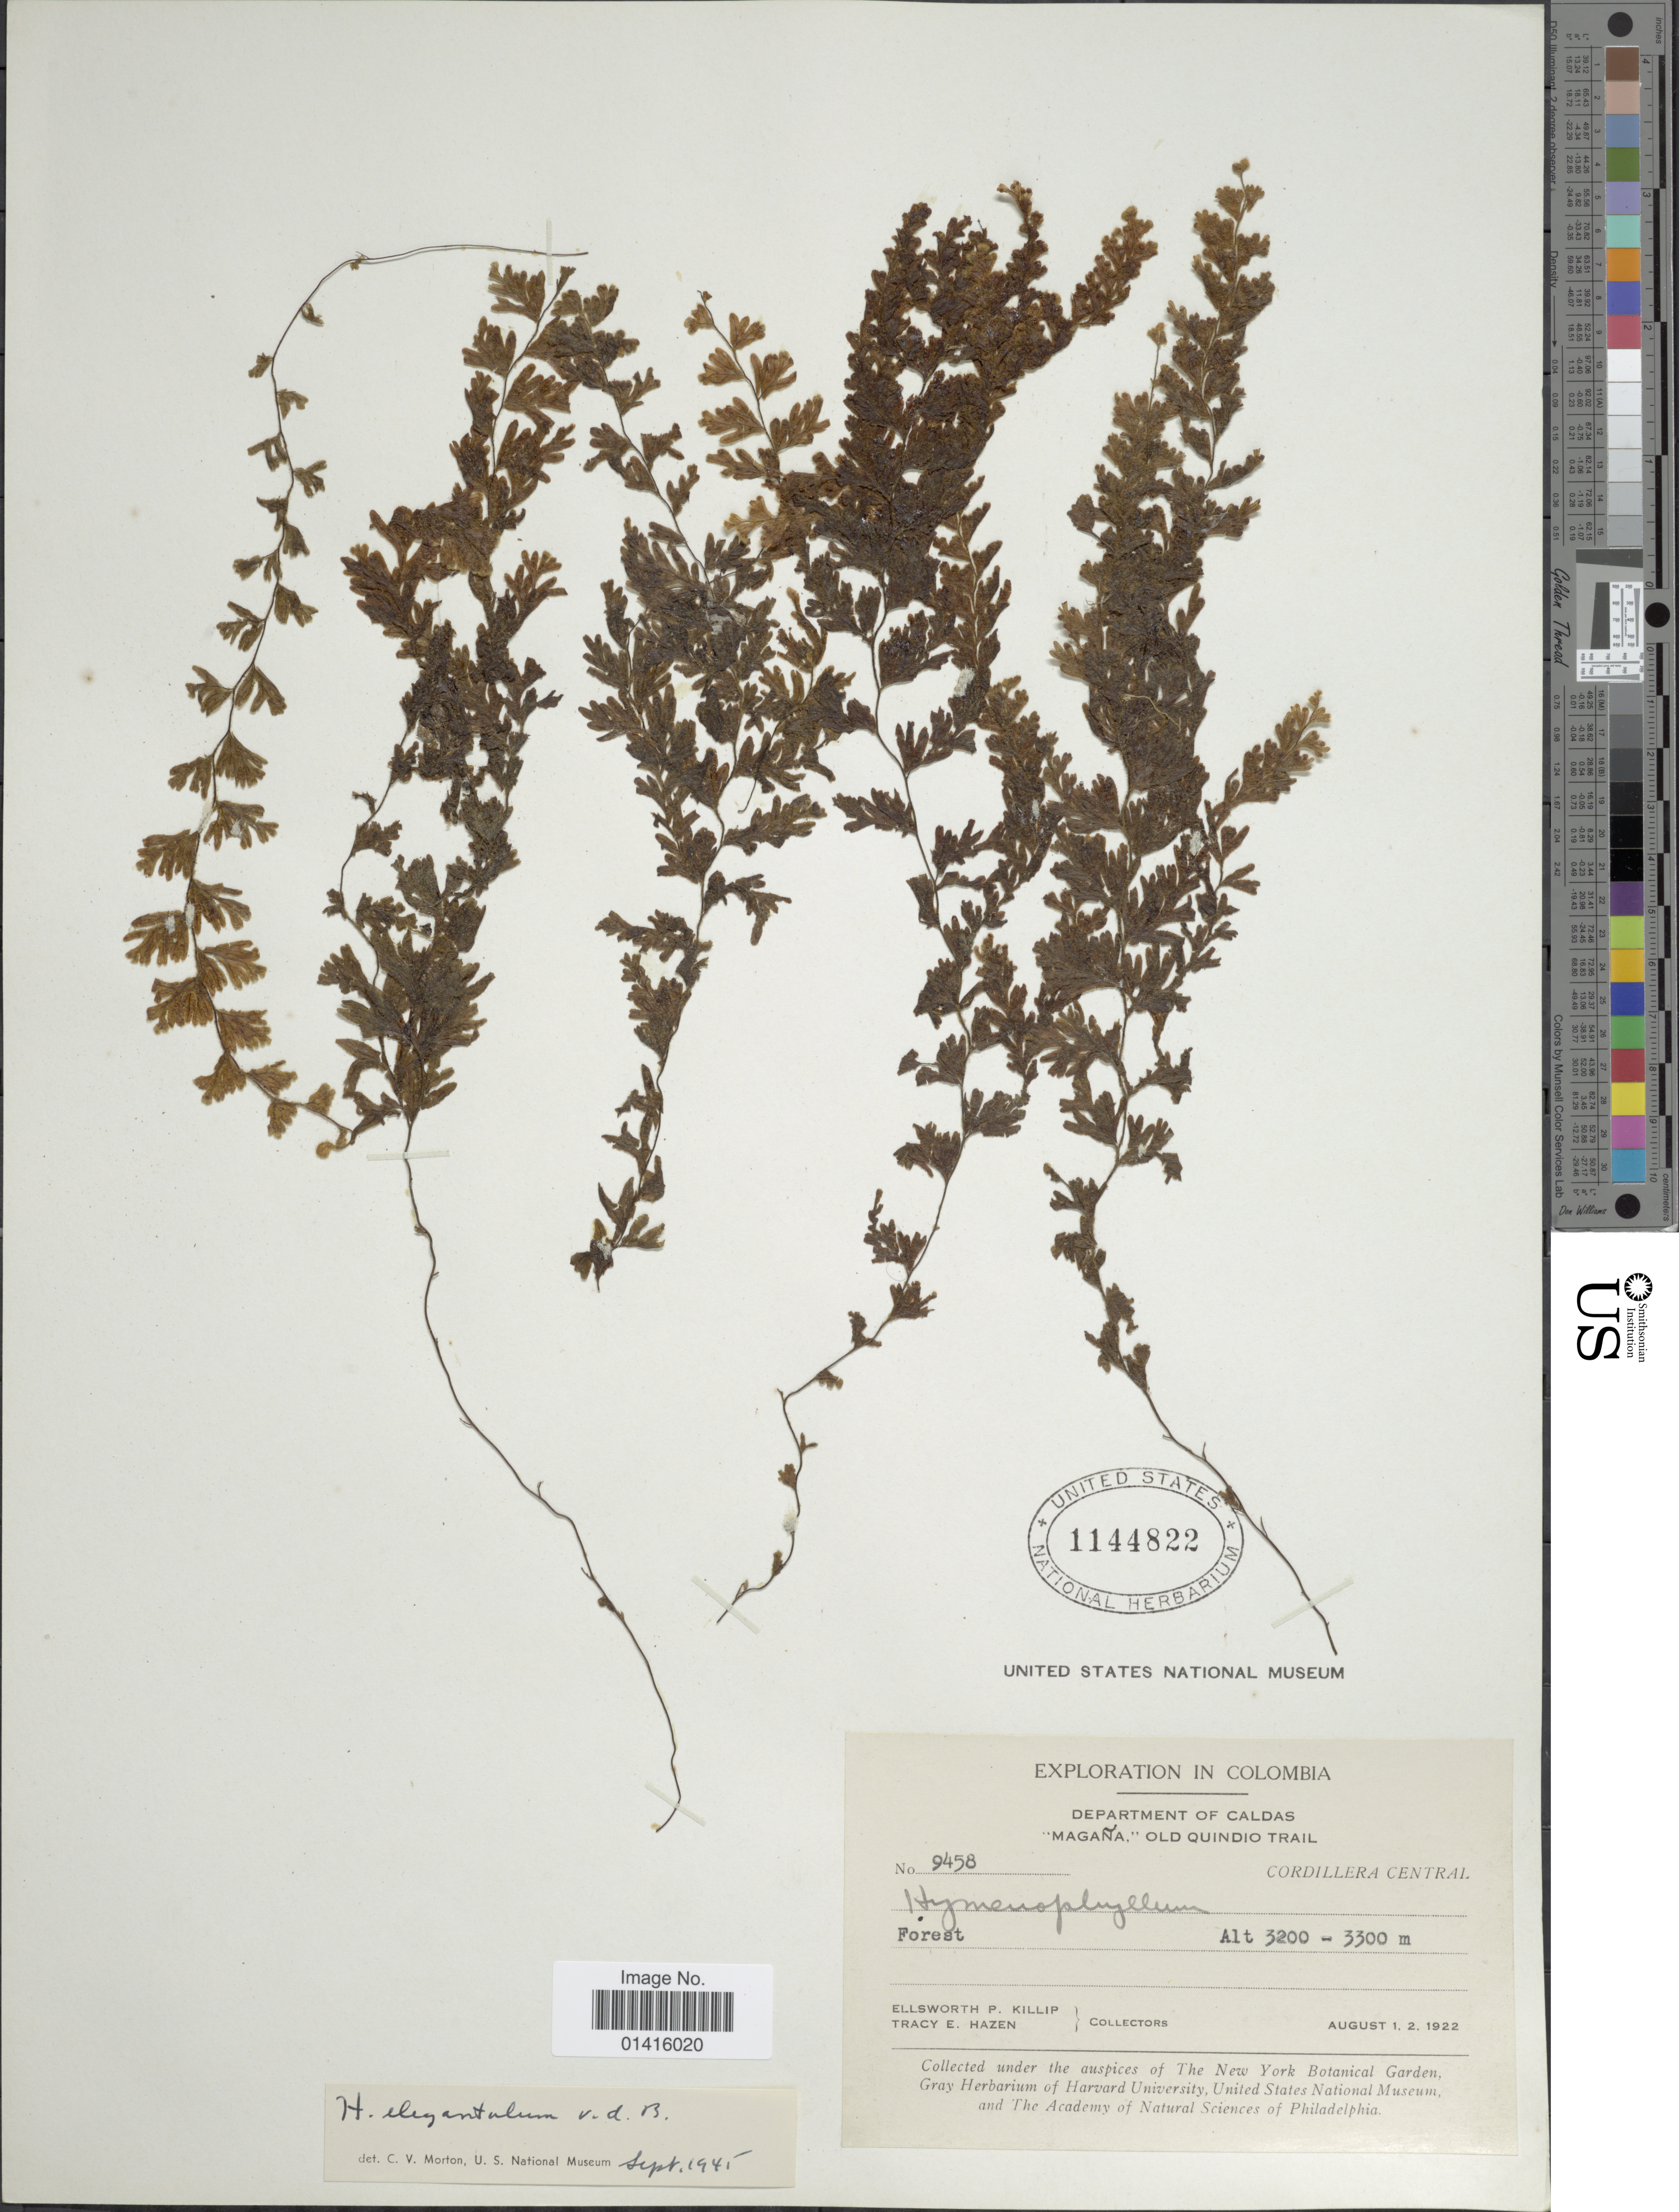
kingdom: Plantae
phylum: Tracheophyta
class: Polypodiopsida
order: Hymenophyllales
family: Hymenophyllaceae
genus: Hymenophyllum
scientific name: Hymenophyllum elegantulum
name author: Bosch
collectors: E. P. Killip & T. E. Hazen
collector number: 9458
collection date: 1922-08-01/1922-08-02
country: Colombia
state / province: Caldas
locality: Department of Caldas, "Magana"old Quindio trail, Cordillera central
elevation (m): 3200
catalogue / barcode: US 1144822